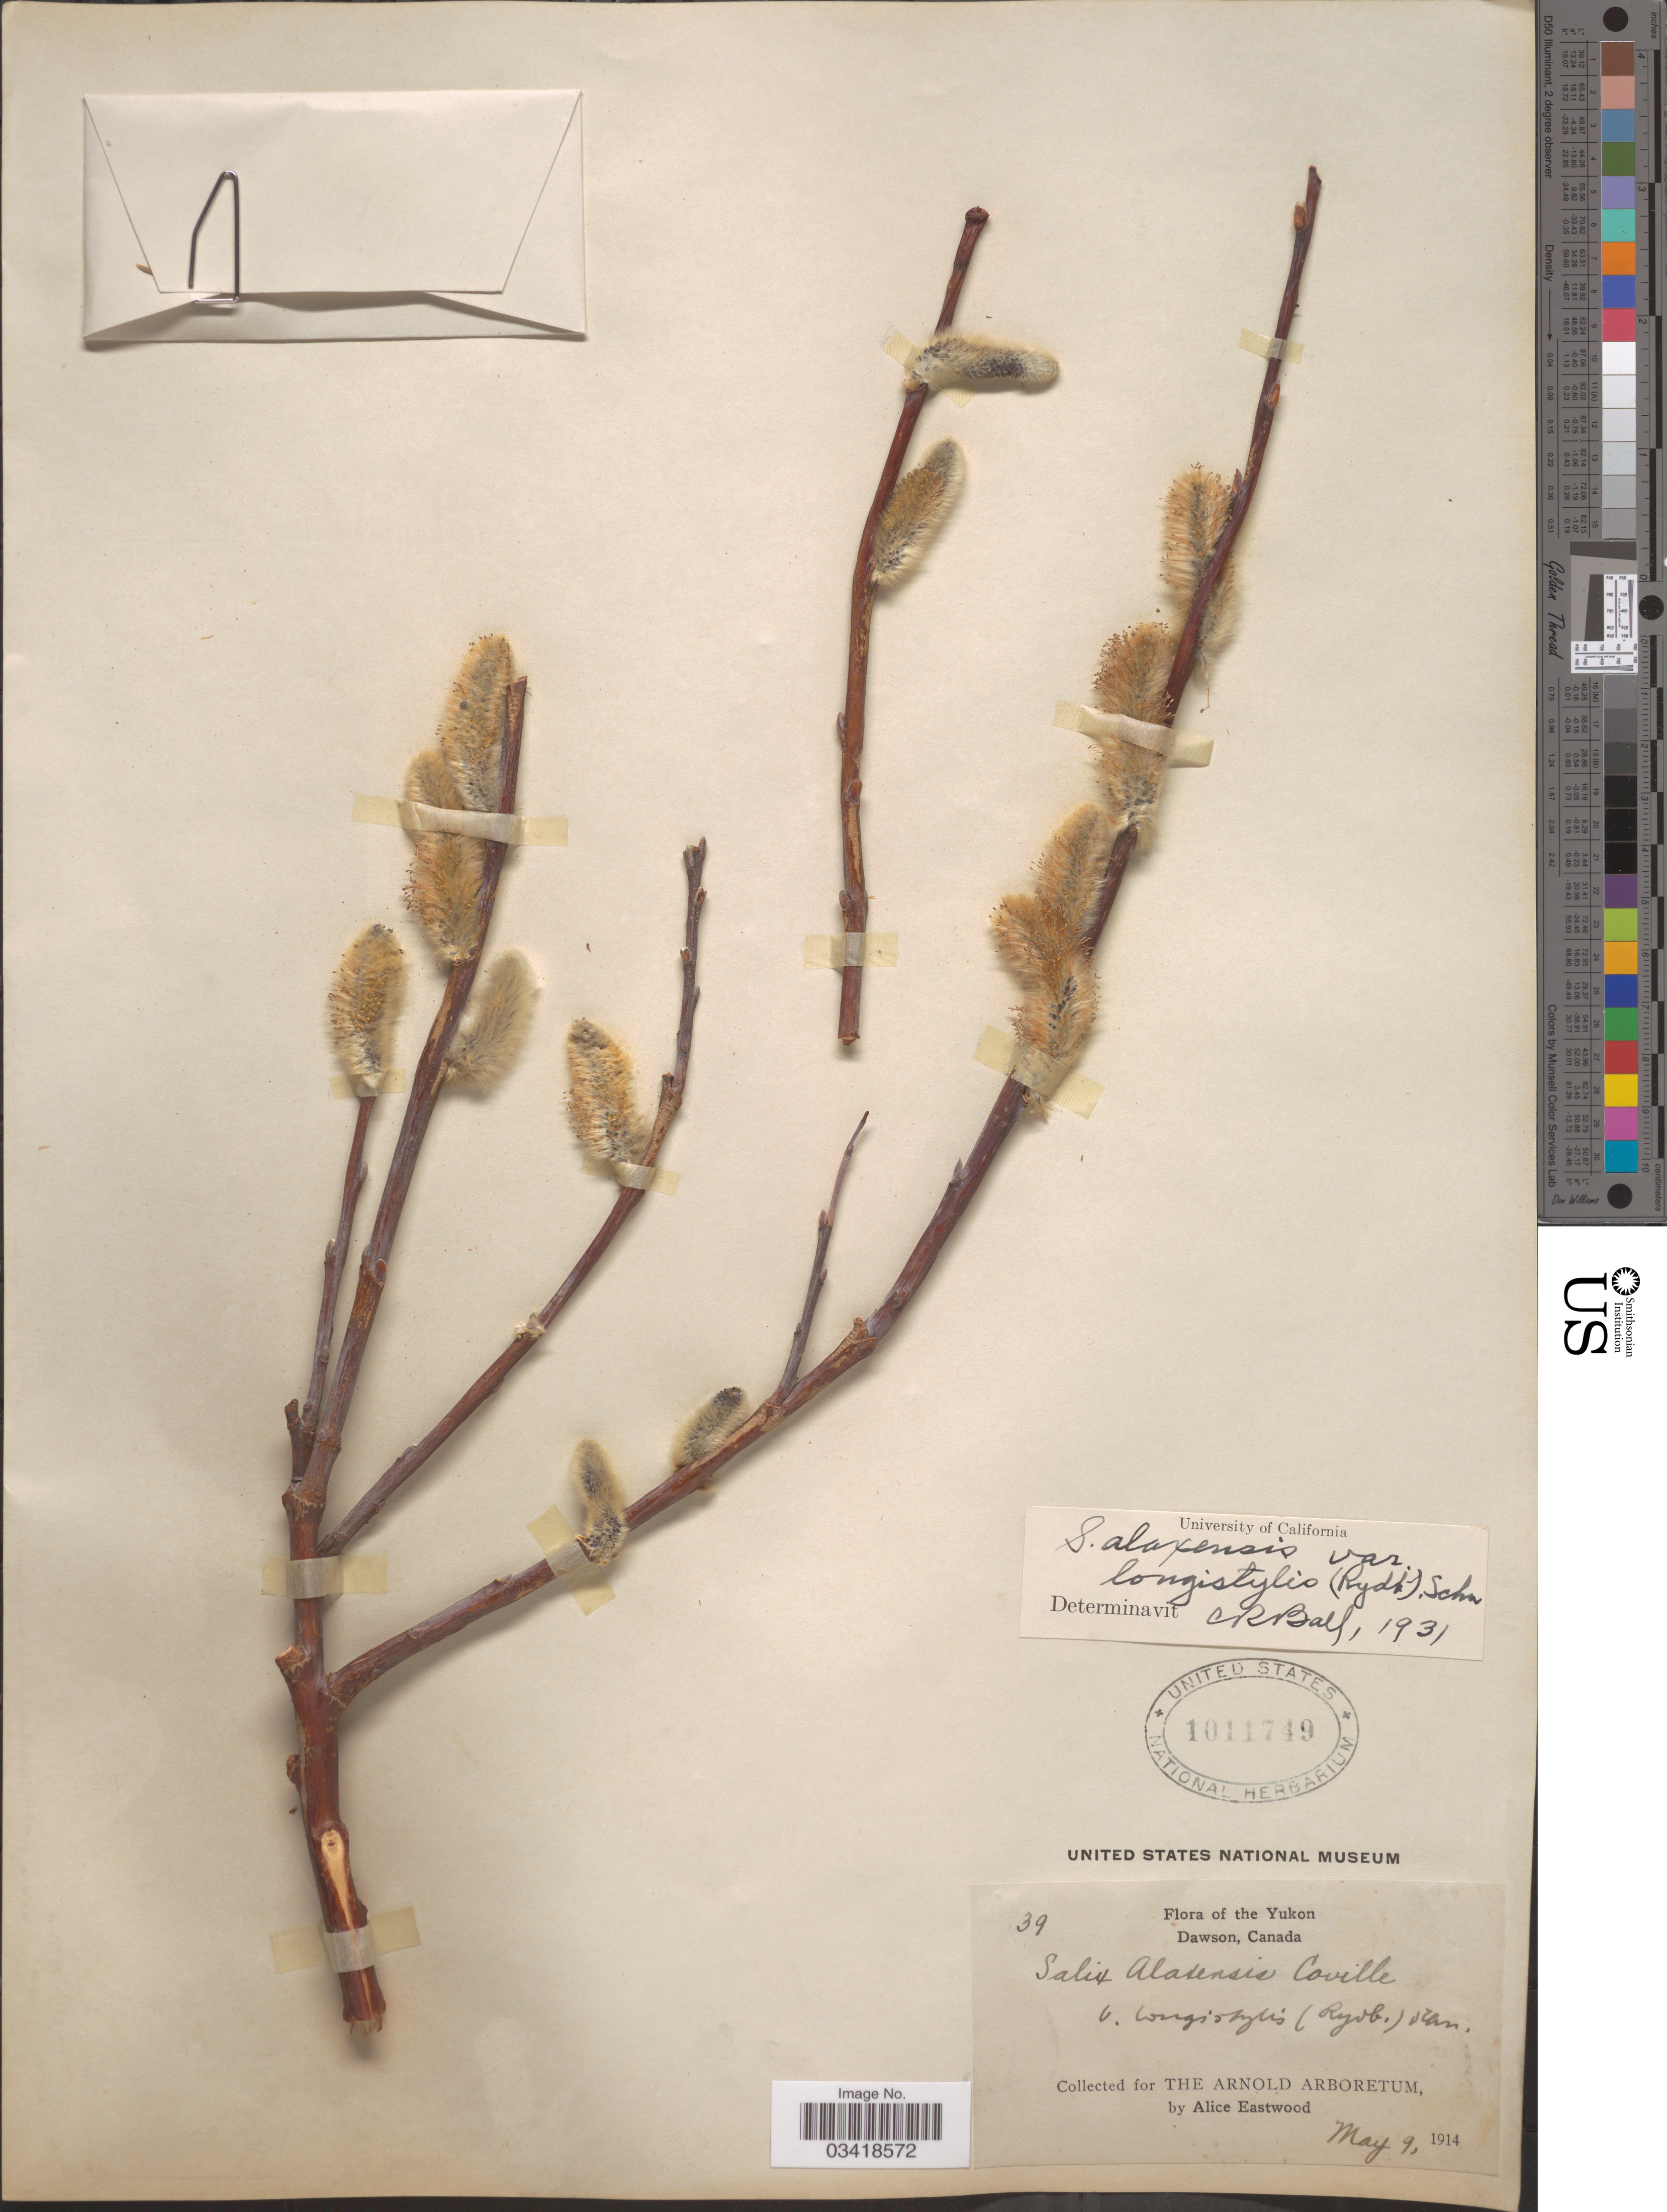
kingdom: Plantae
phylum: Tracheophyta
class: Magnoliopsida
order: Malpighiales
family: Salicaceae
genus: Salix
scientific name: Salix alaxensis var. longistylis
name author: (Rydb.) C.K. Schneid.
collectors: A. Eastwood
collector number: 39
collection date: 1914-05-09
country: Canada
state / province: Yukon Territory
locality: The Yukon. Dawson.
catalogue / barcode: US 1011749